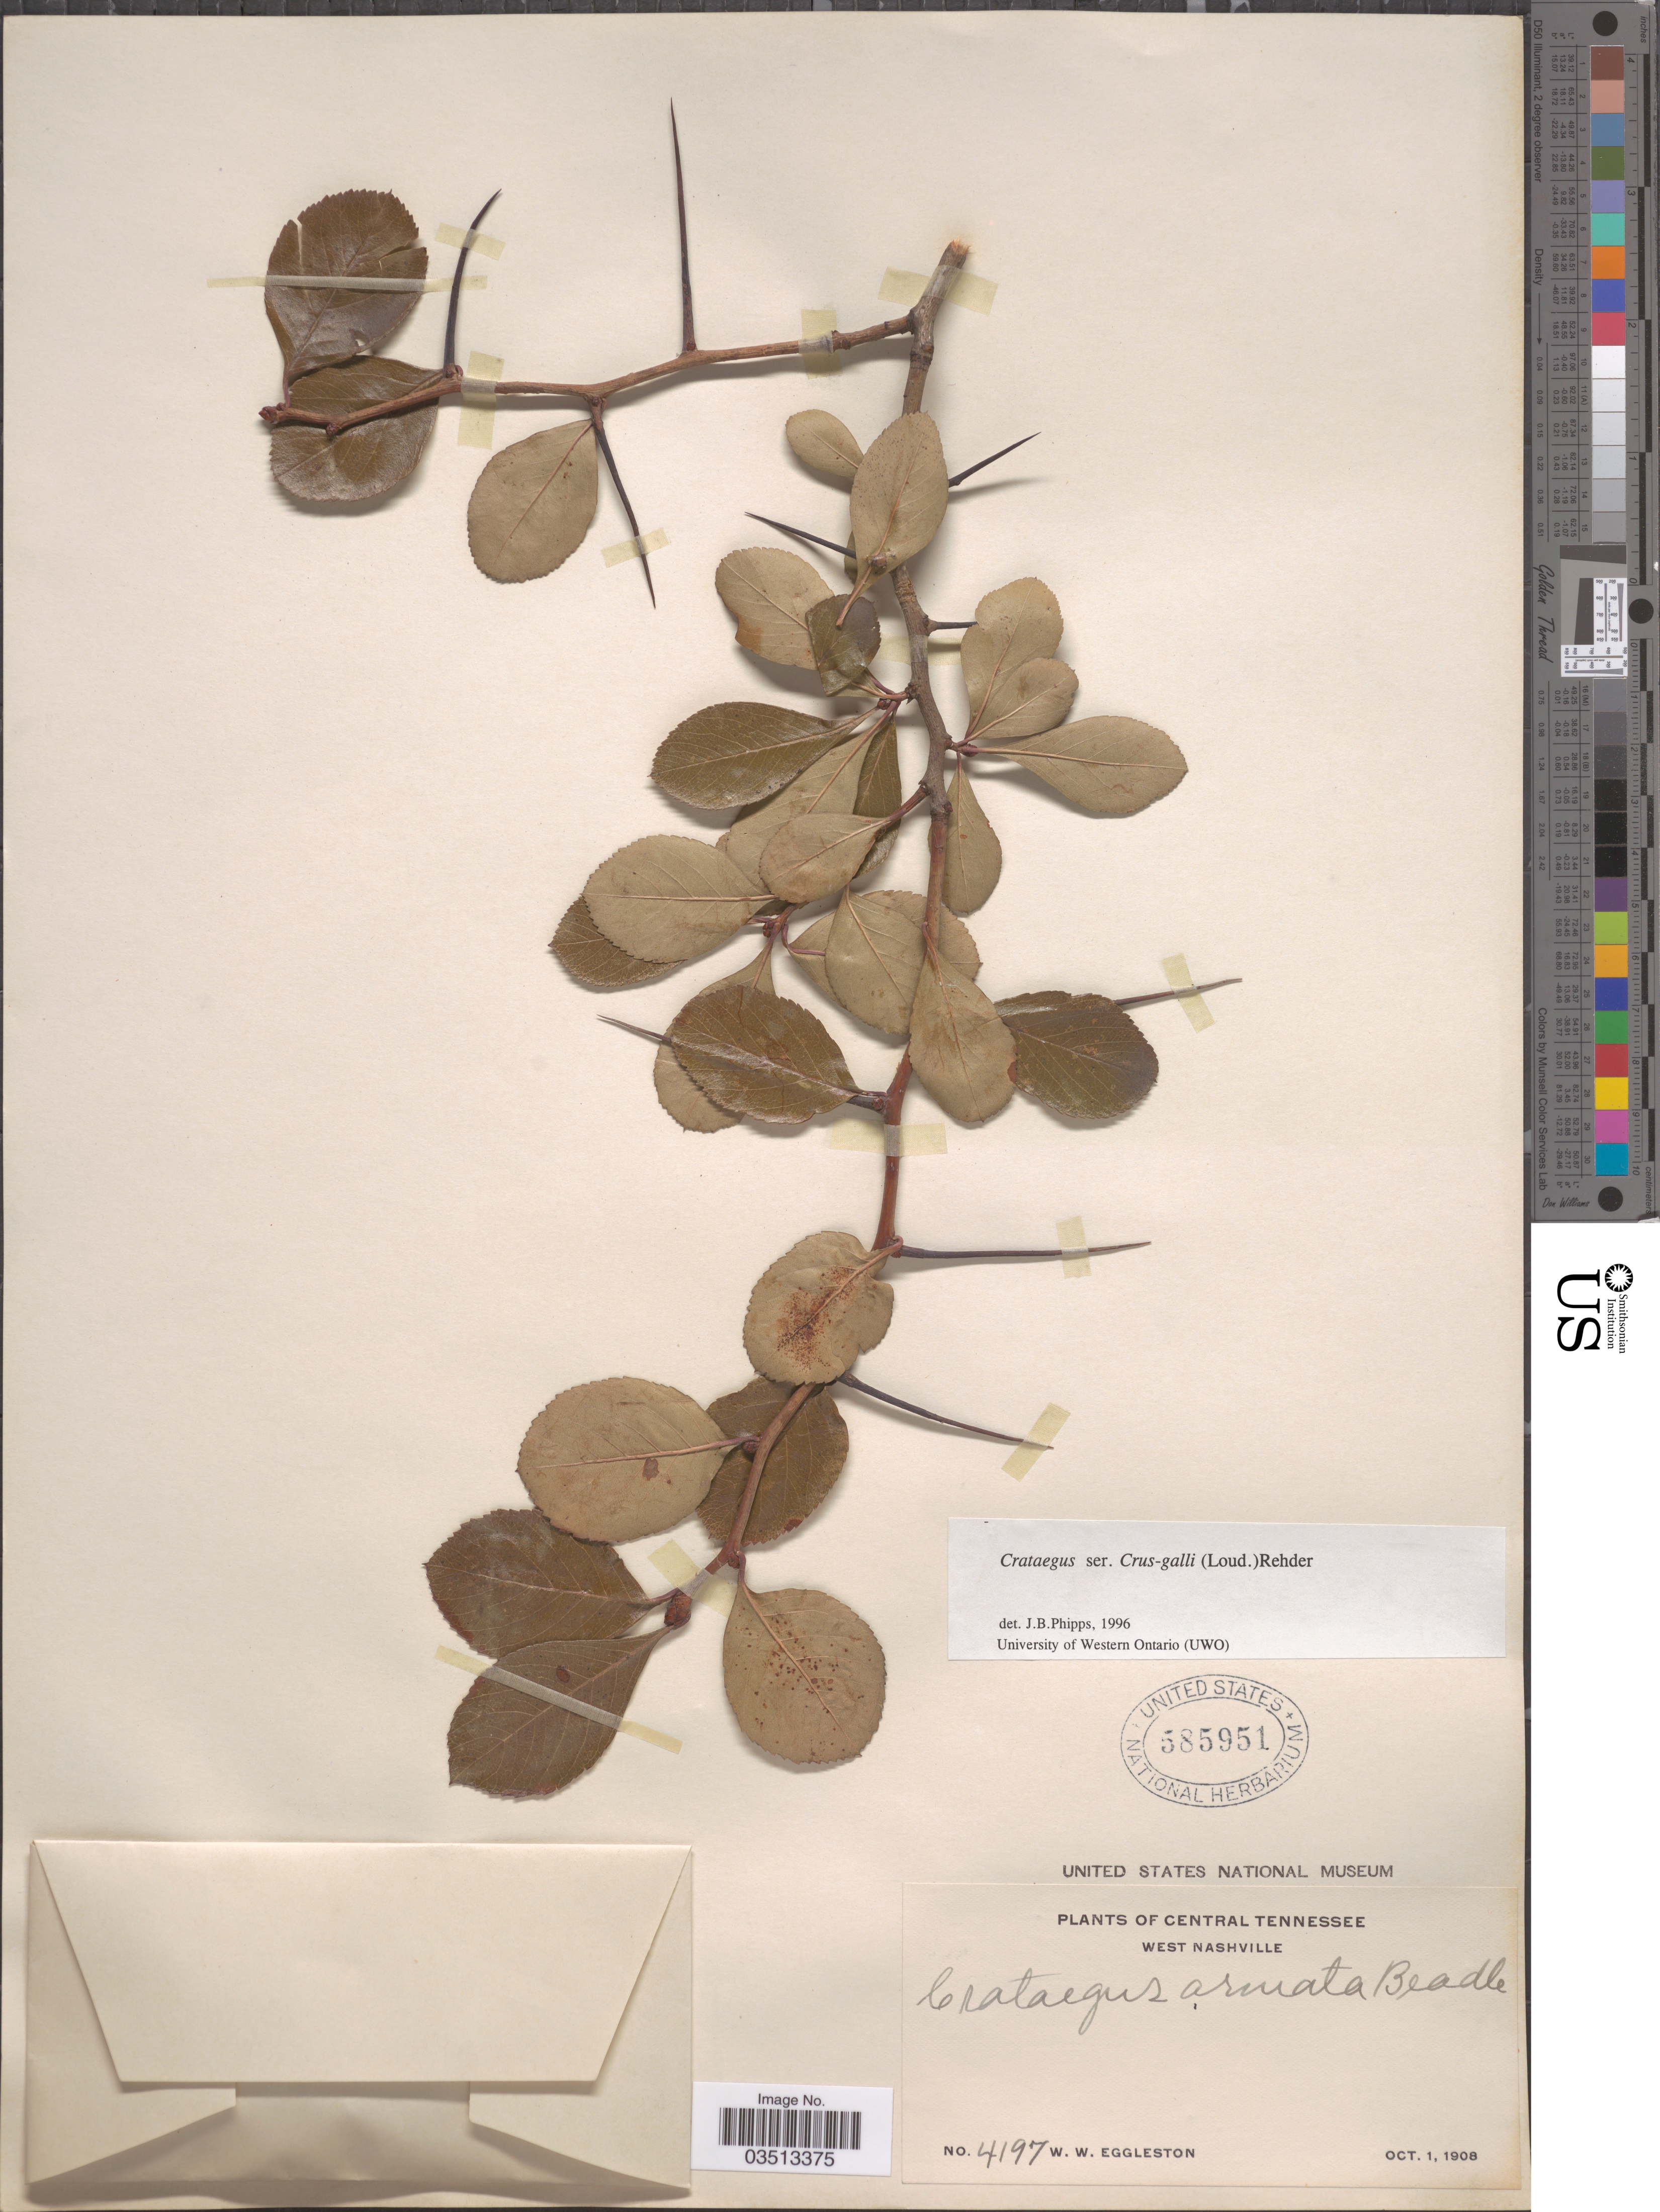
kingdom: Plantae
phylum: Tracheophyta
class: Magnoliopsida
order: Rosales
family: Rosaceae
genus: Crataegus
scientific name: Crataegus armata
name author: Beadle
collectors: W. W. Eggleston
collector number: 4197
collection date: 1908-10-01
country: United States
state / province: Tennessee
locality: Central Tennessee. West Nashville.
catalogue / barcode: US 585951